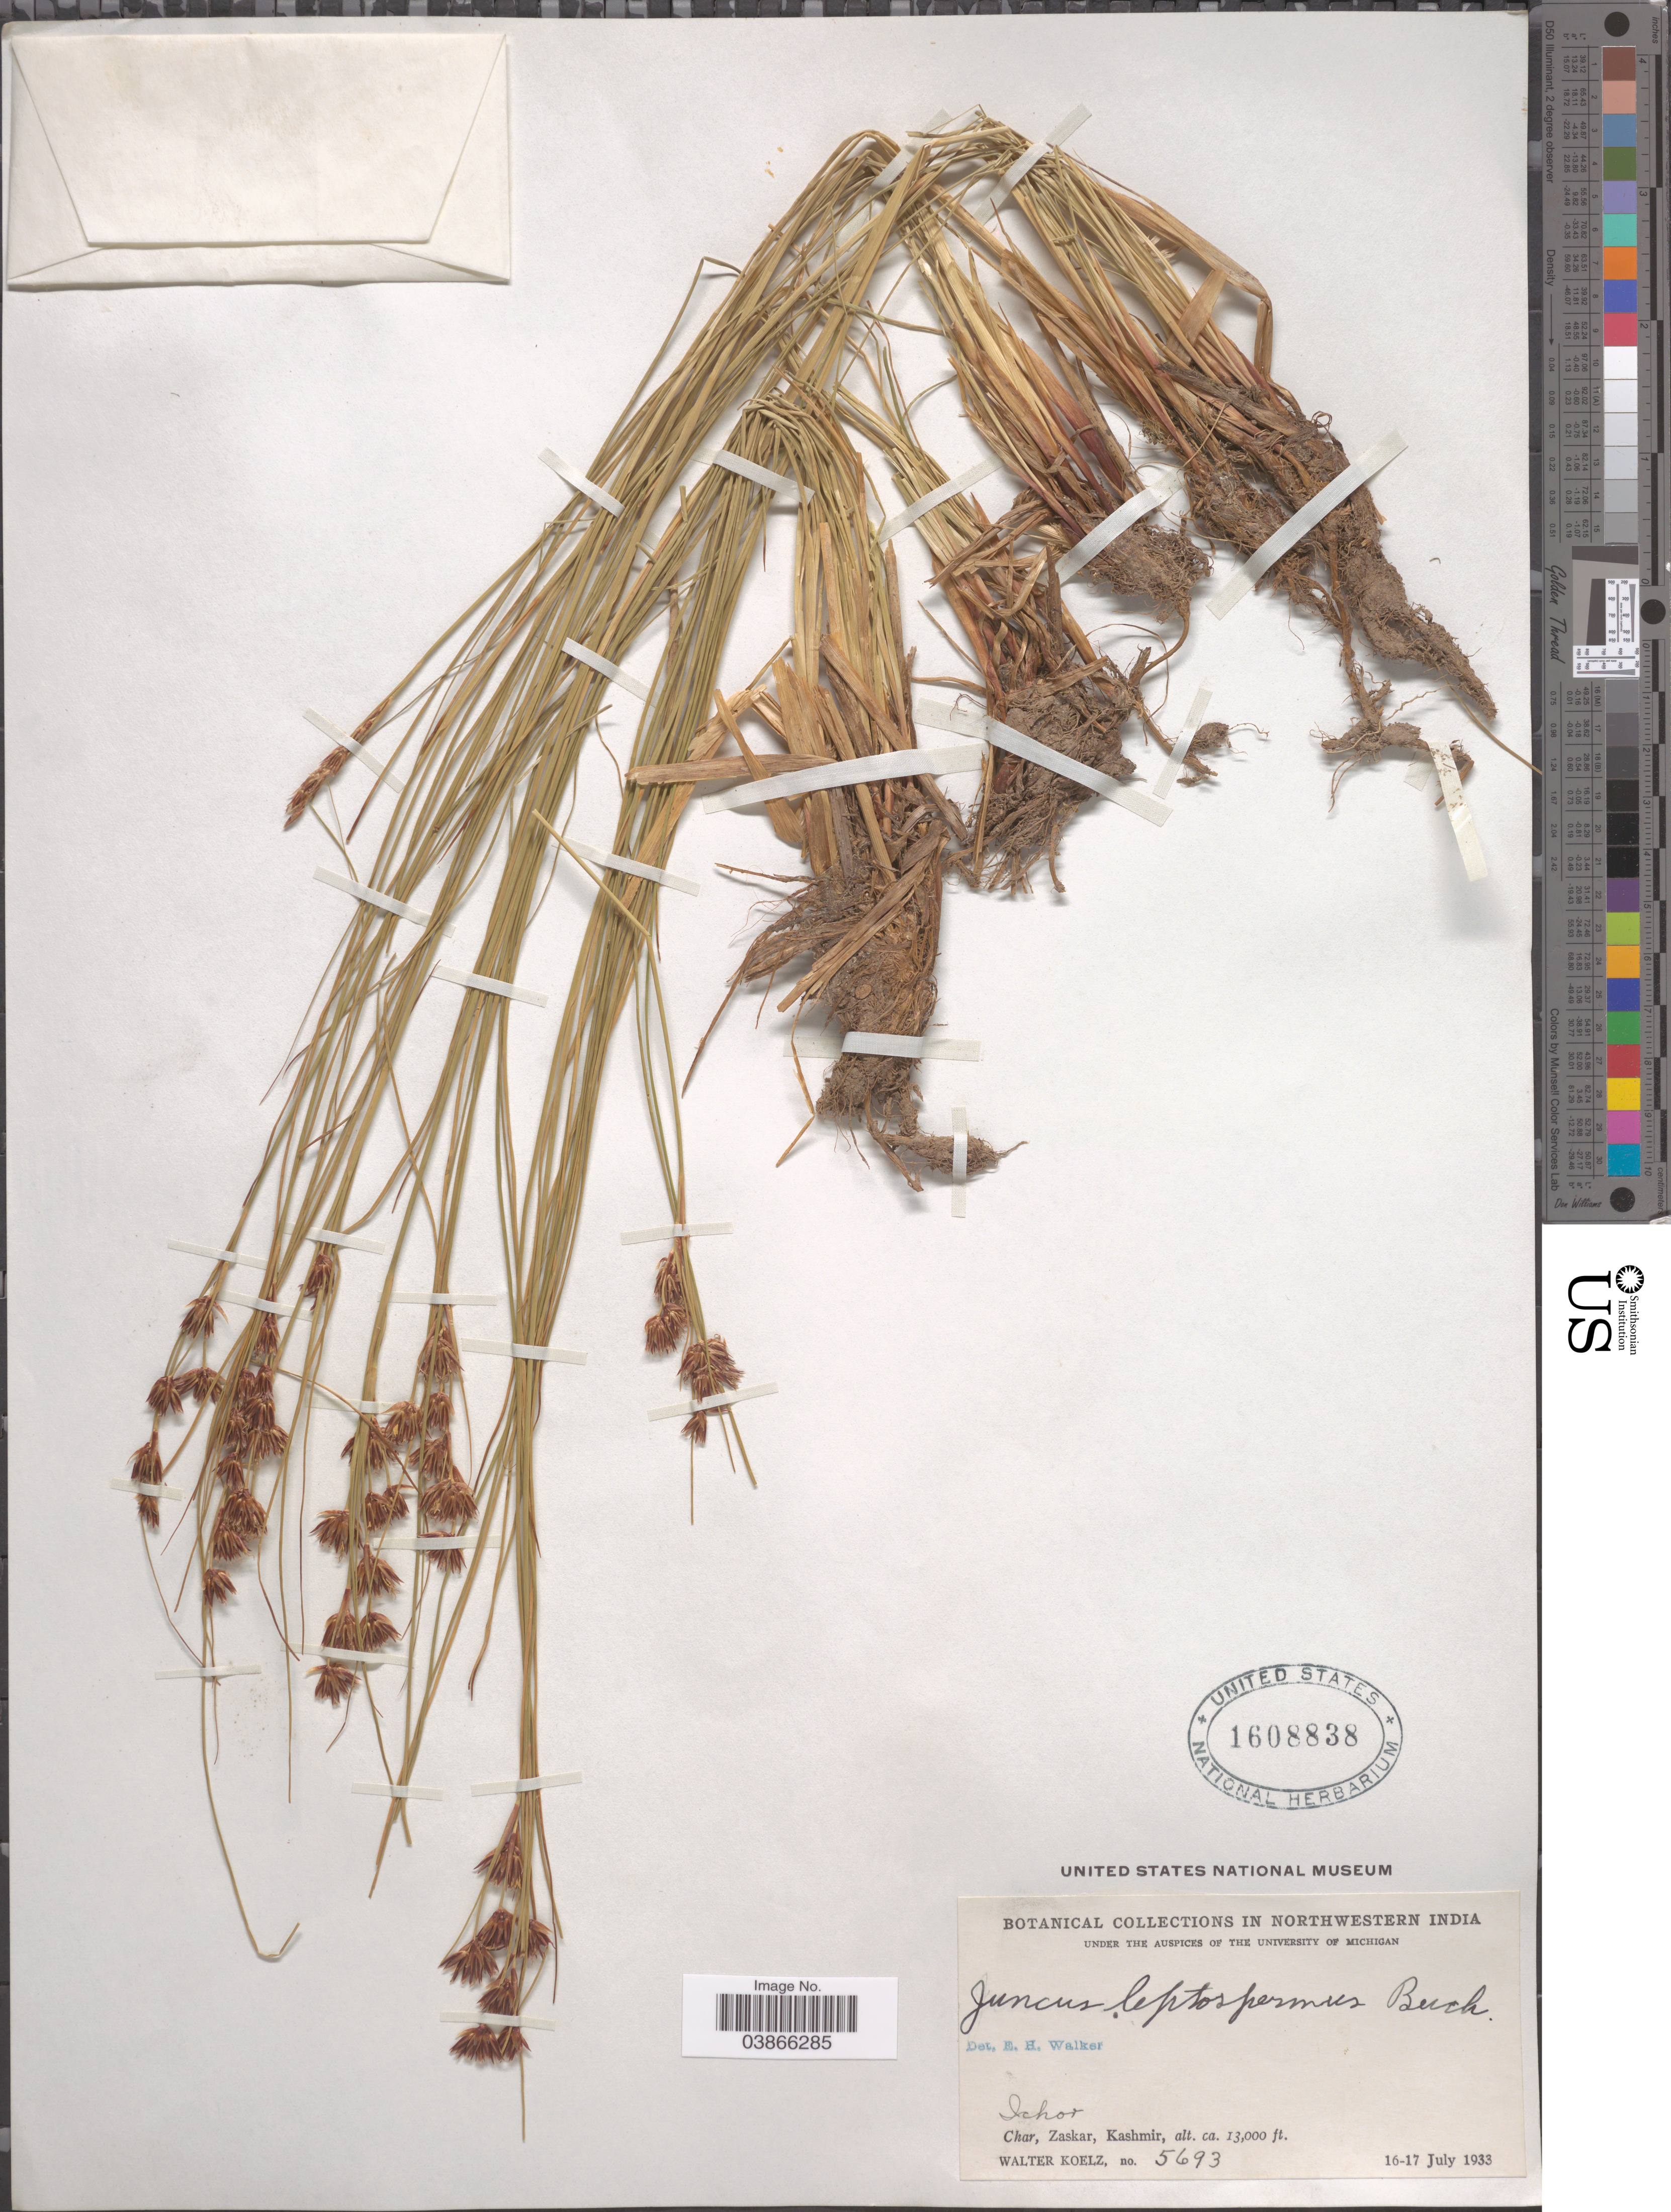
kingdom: Plantae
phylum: Tracheophyta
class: Liliopsida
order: Poales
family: Juncaceae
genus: Juncus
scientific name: Juncus leptospermus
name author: Buchenau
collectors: W. N. Koelz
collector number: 5693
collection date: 1933-07-16/1933-07-17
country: India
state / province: Jammu and Kashmir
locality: Northwestern India. Ichor. Char, Zaskar, Kashmir.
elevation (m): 3962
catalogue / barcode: US 1608838